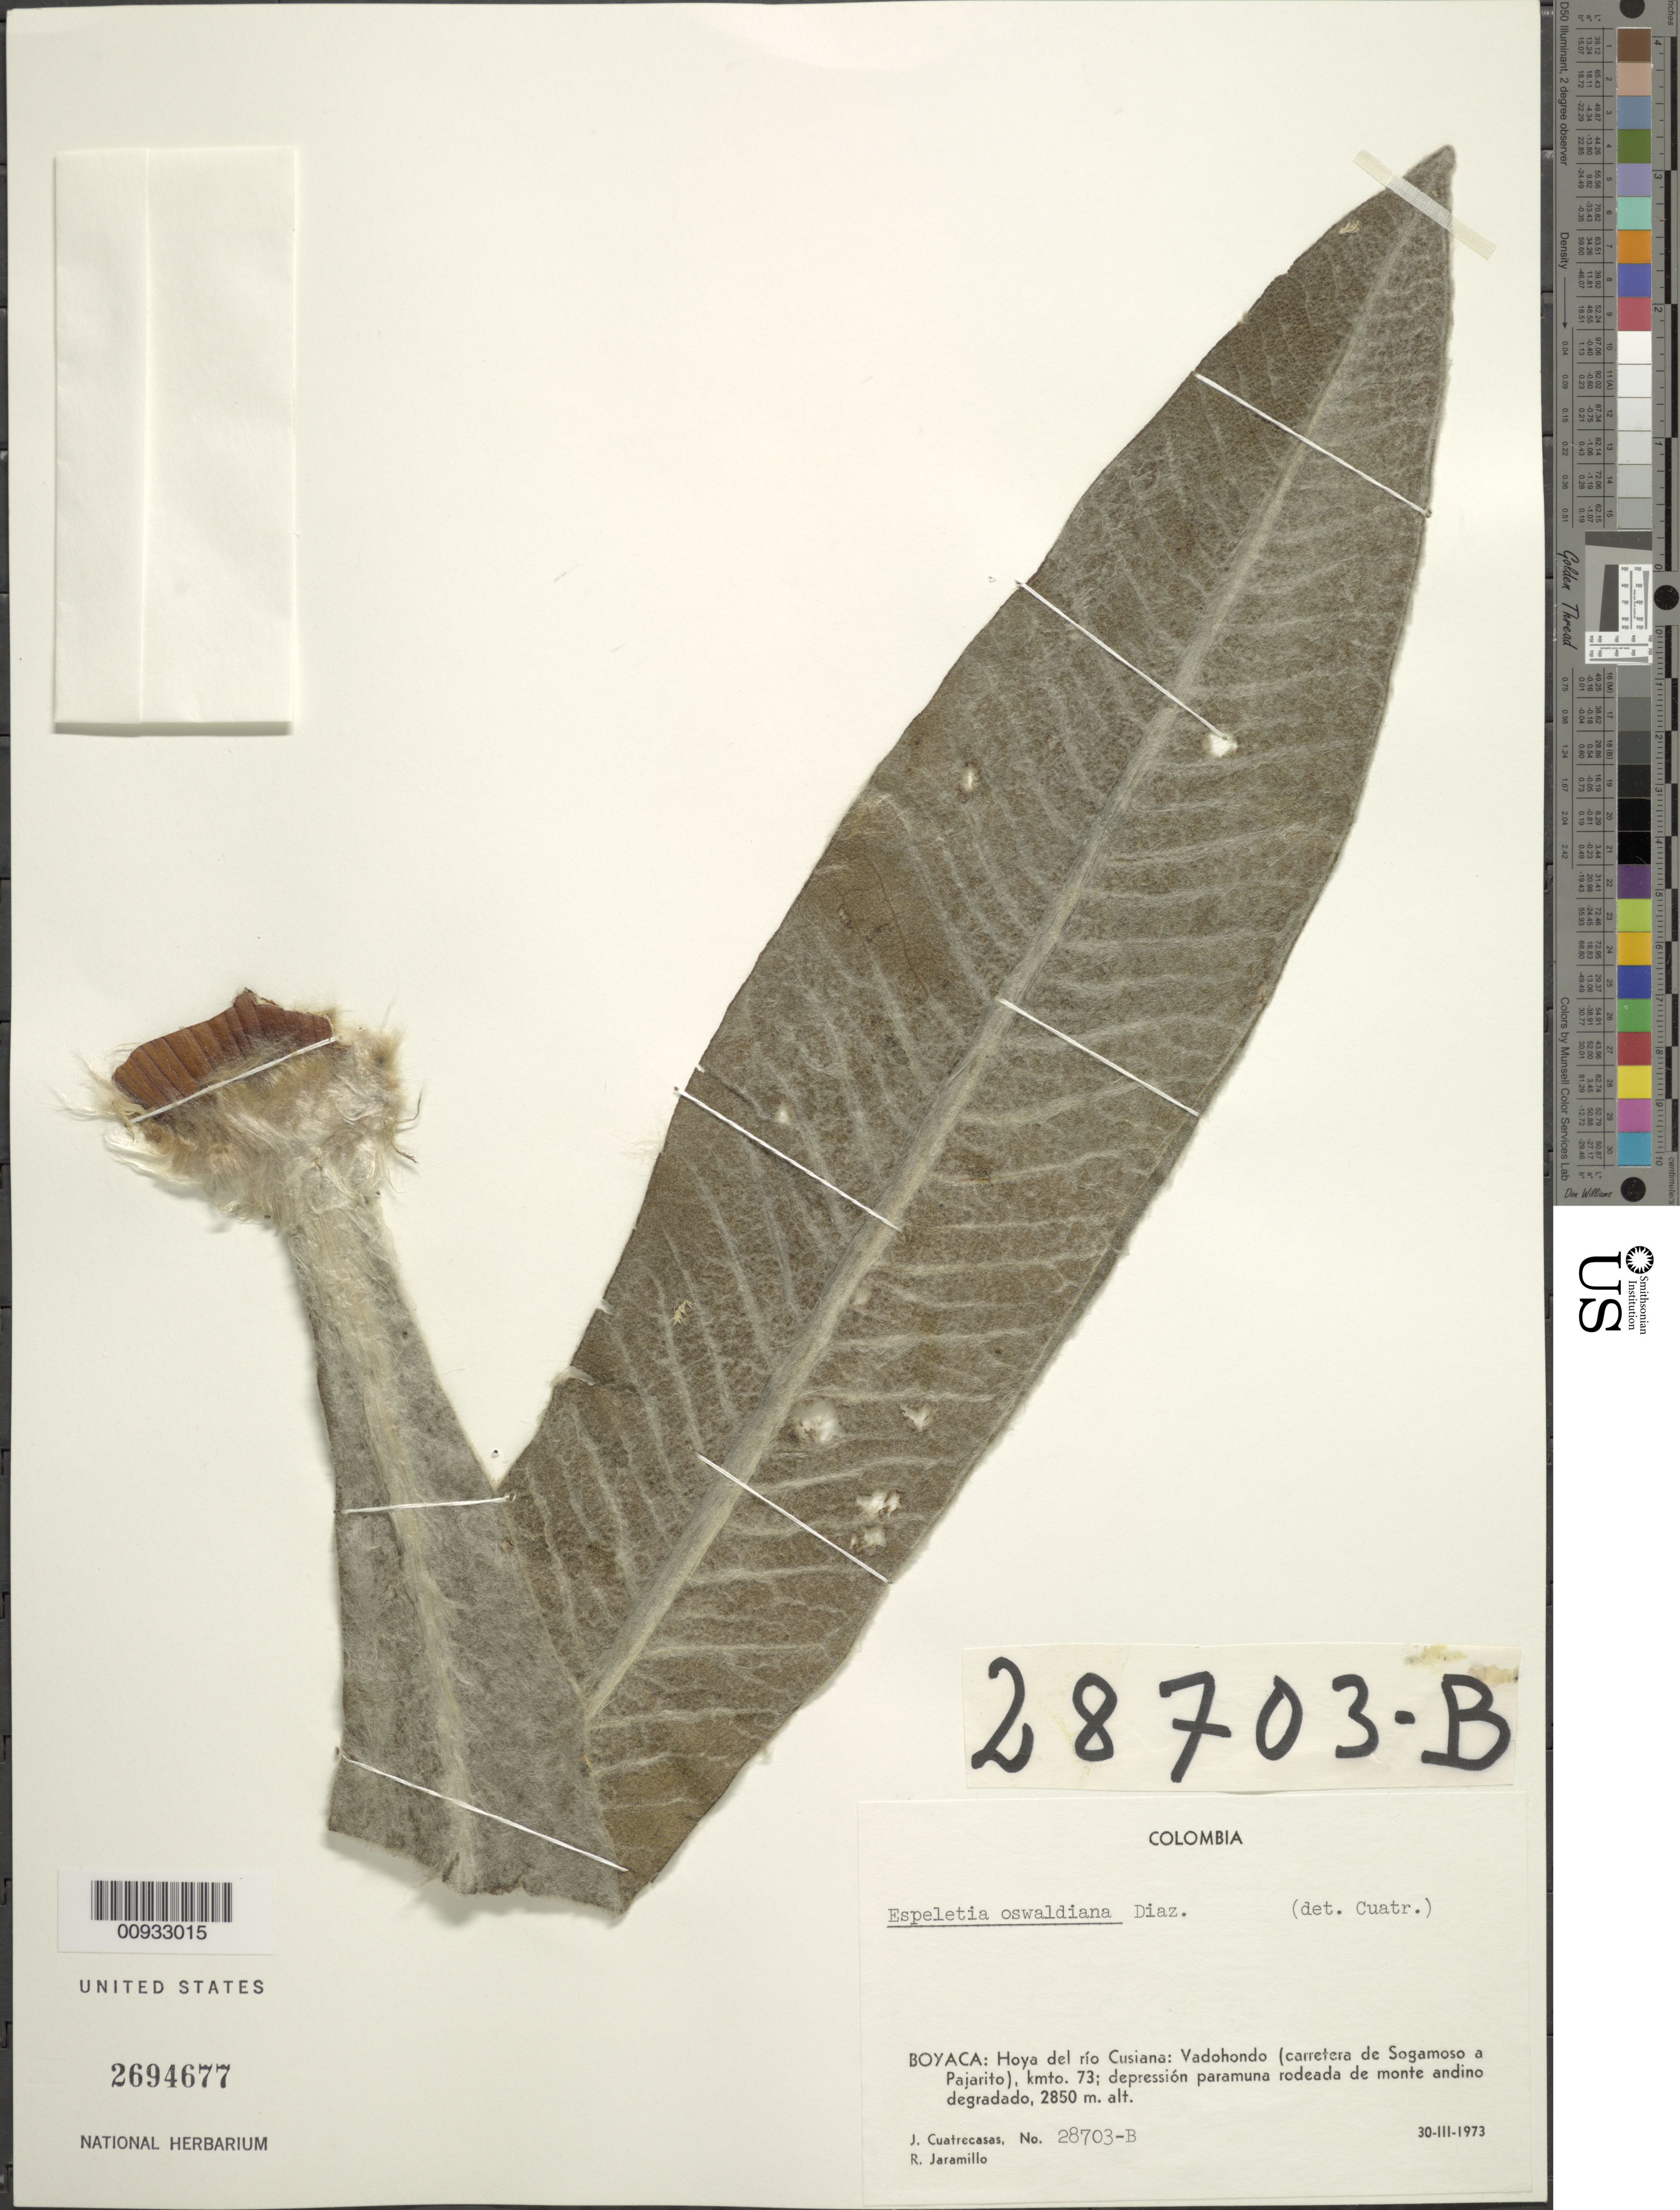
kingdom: Plantae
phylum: Tracheophyta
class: Magnoliopsida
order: Asterales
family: Asteraceae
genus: Espeletia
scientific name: Espeletia oswaldiana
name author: S. Díaz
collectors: J. Cuatrecasas & R. Jaramillo M.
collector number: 28703-B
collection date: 1973-03-30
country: Colombia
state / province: Boyacá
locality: Hoya del rio Cusiana, Vadohondo (carretera de Sogamoso a Pajarito), kmto. 73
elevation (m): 2850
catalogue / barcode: US 2694677